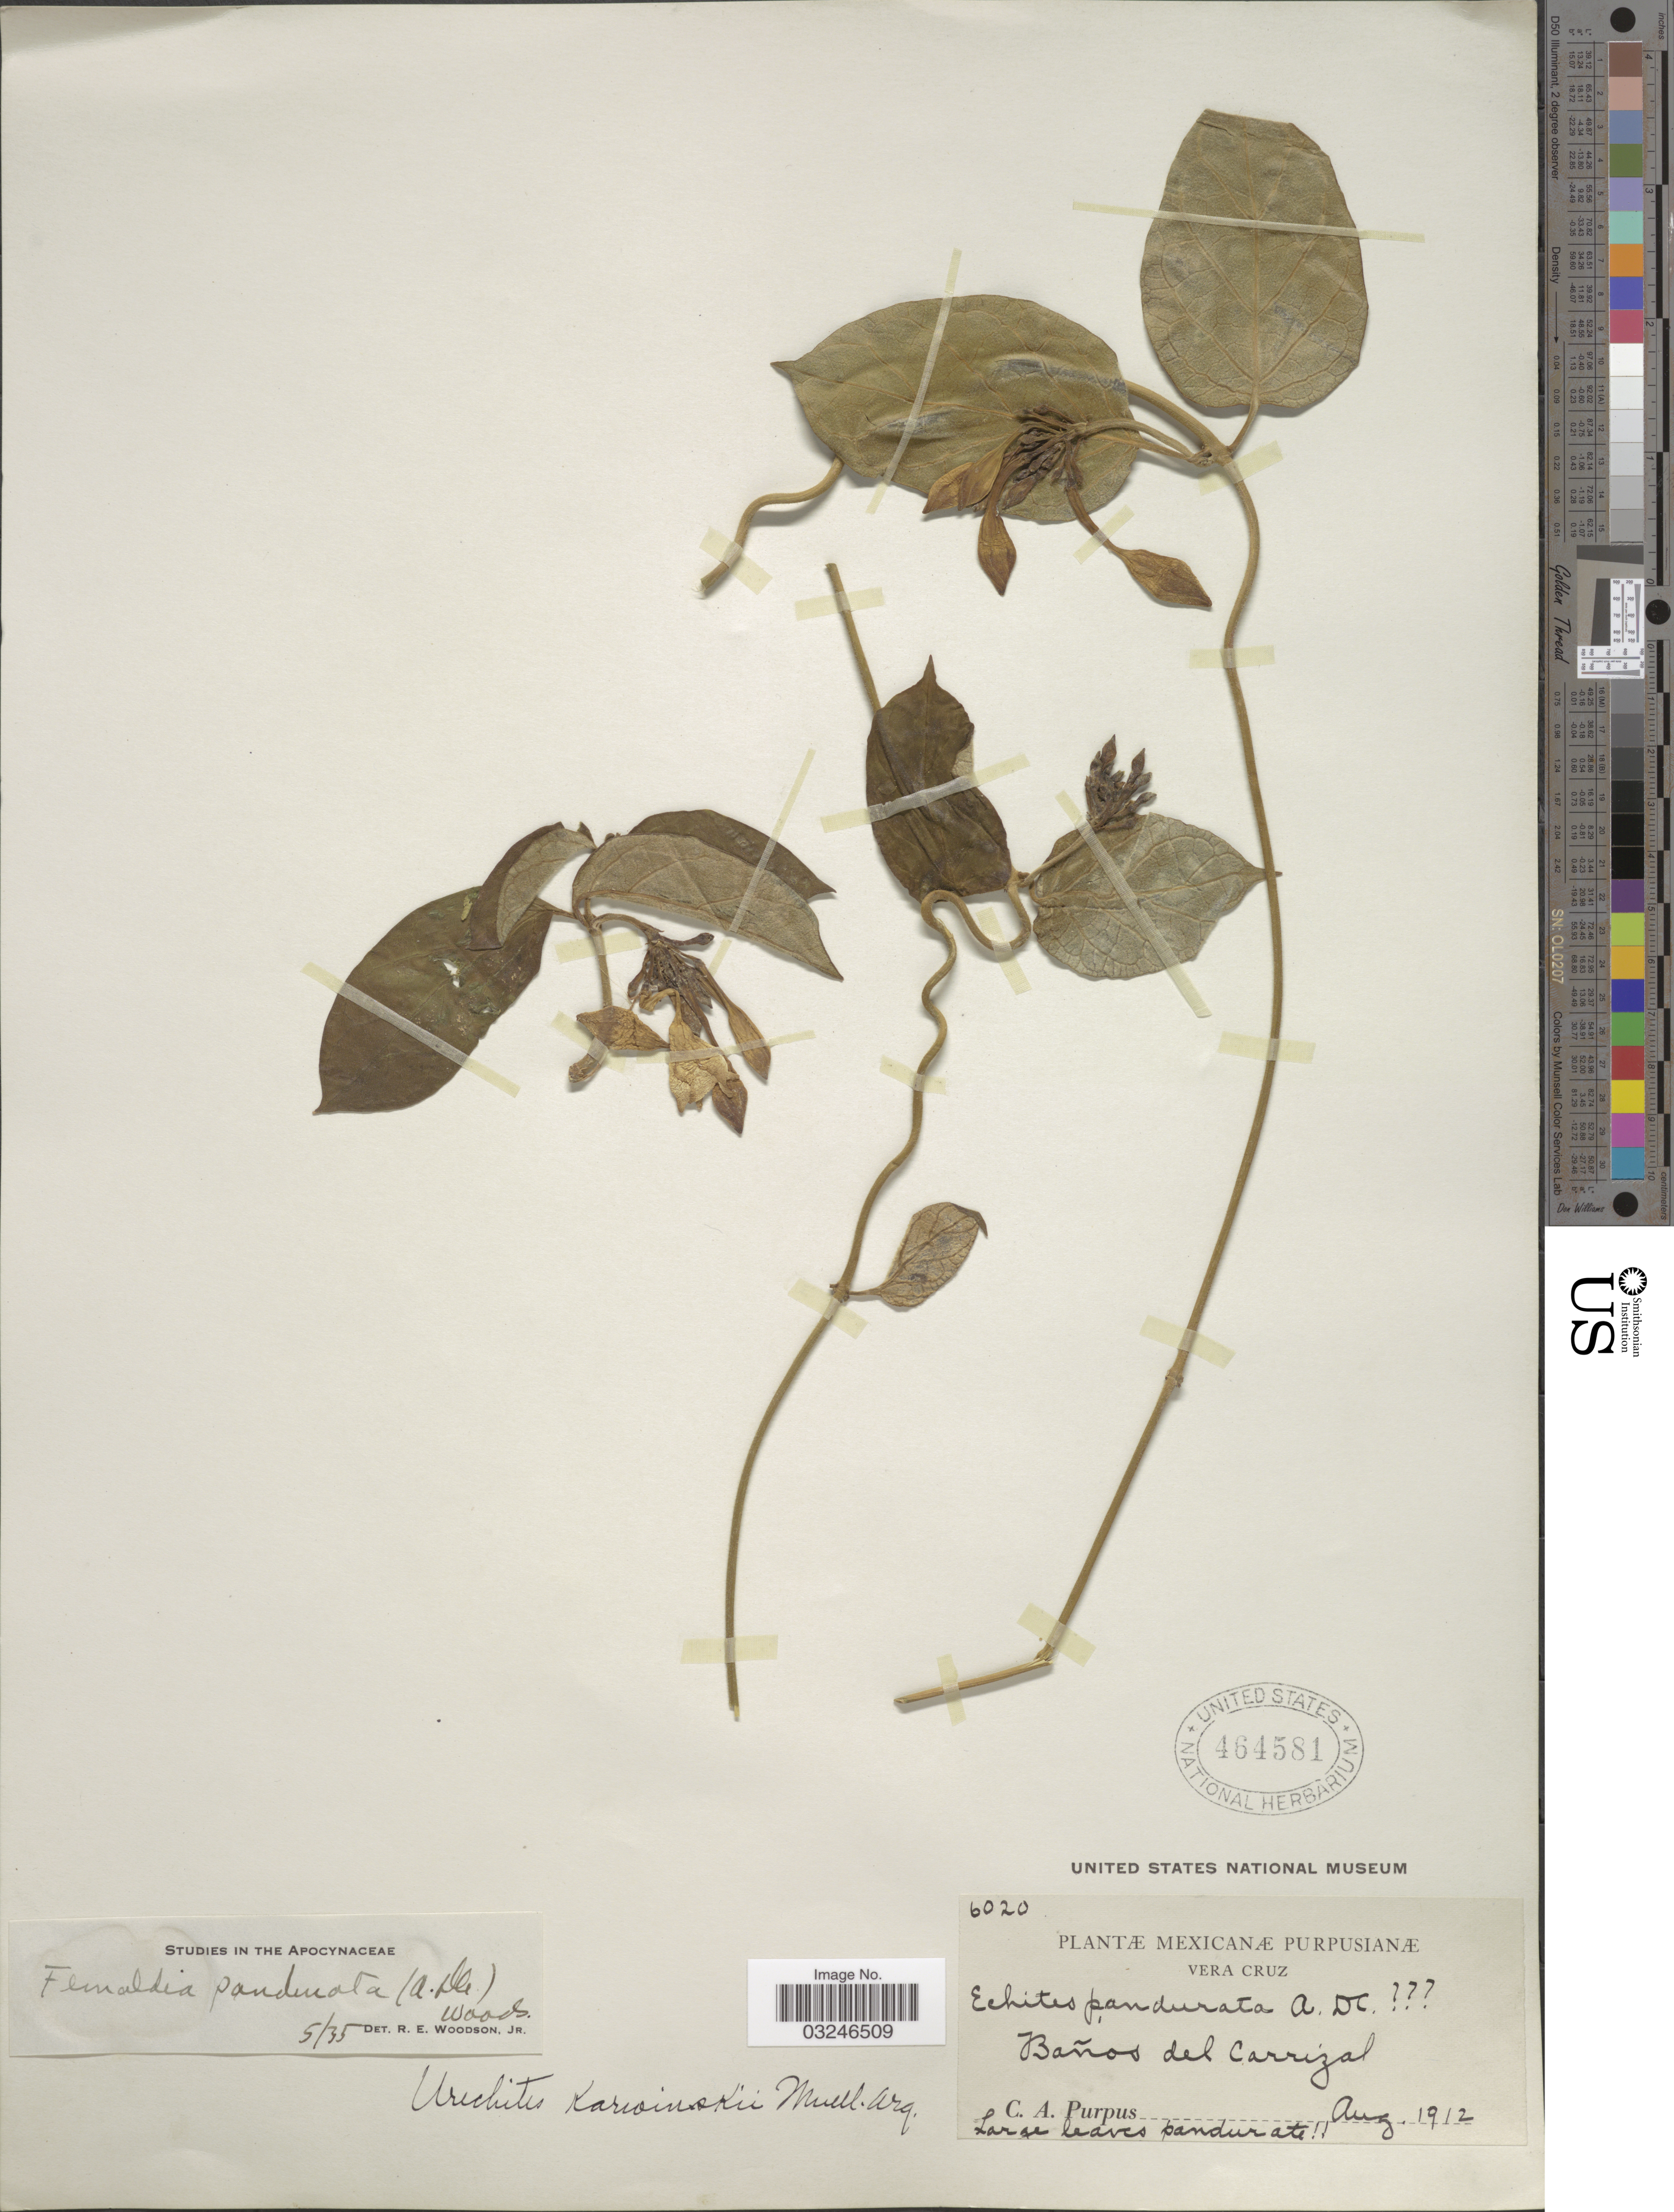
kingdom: Plantae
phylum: Tracheophyta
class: Magnoliopsida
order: Gentianales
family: Apocynaceae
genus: Fernaldia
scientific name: Fernaldia pandurata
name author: (A. DC.) Woodson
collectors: C. A. Purpus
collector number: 6020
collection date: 1912-08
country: Mexico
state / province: Veracruz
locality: Vera Cruz. Baños del Carrizal.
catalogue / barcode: US 464581